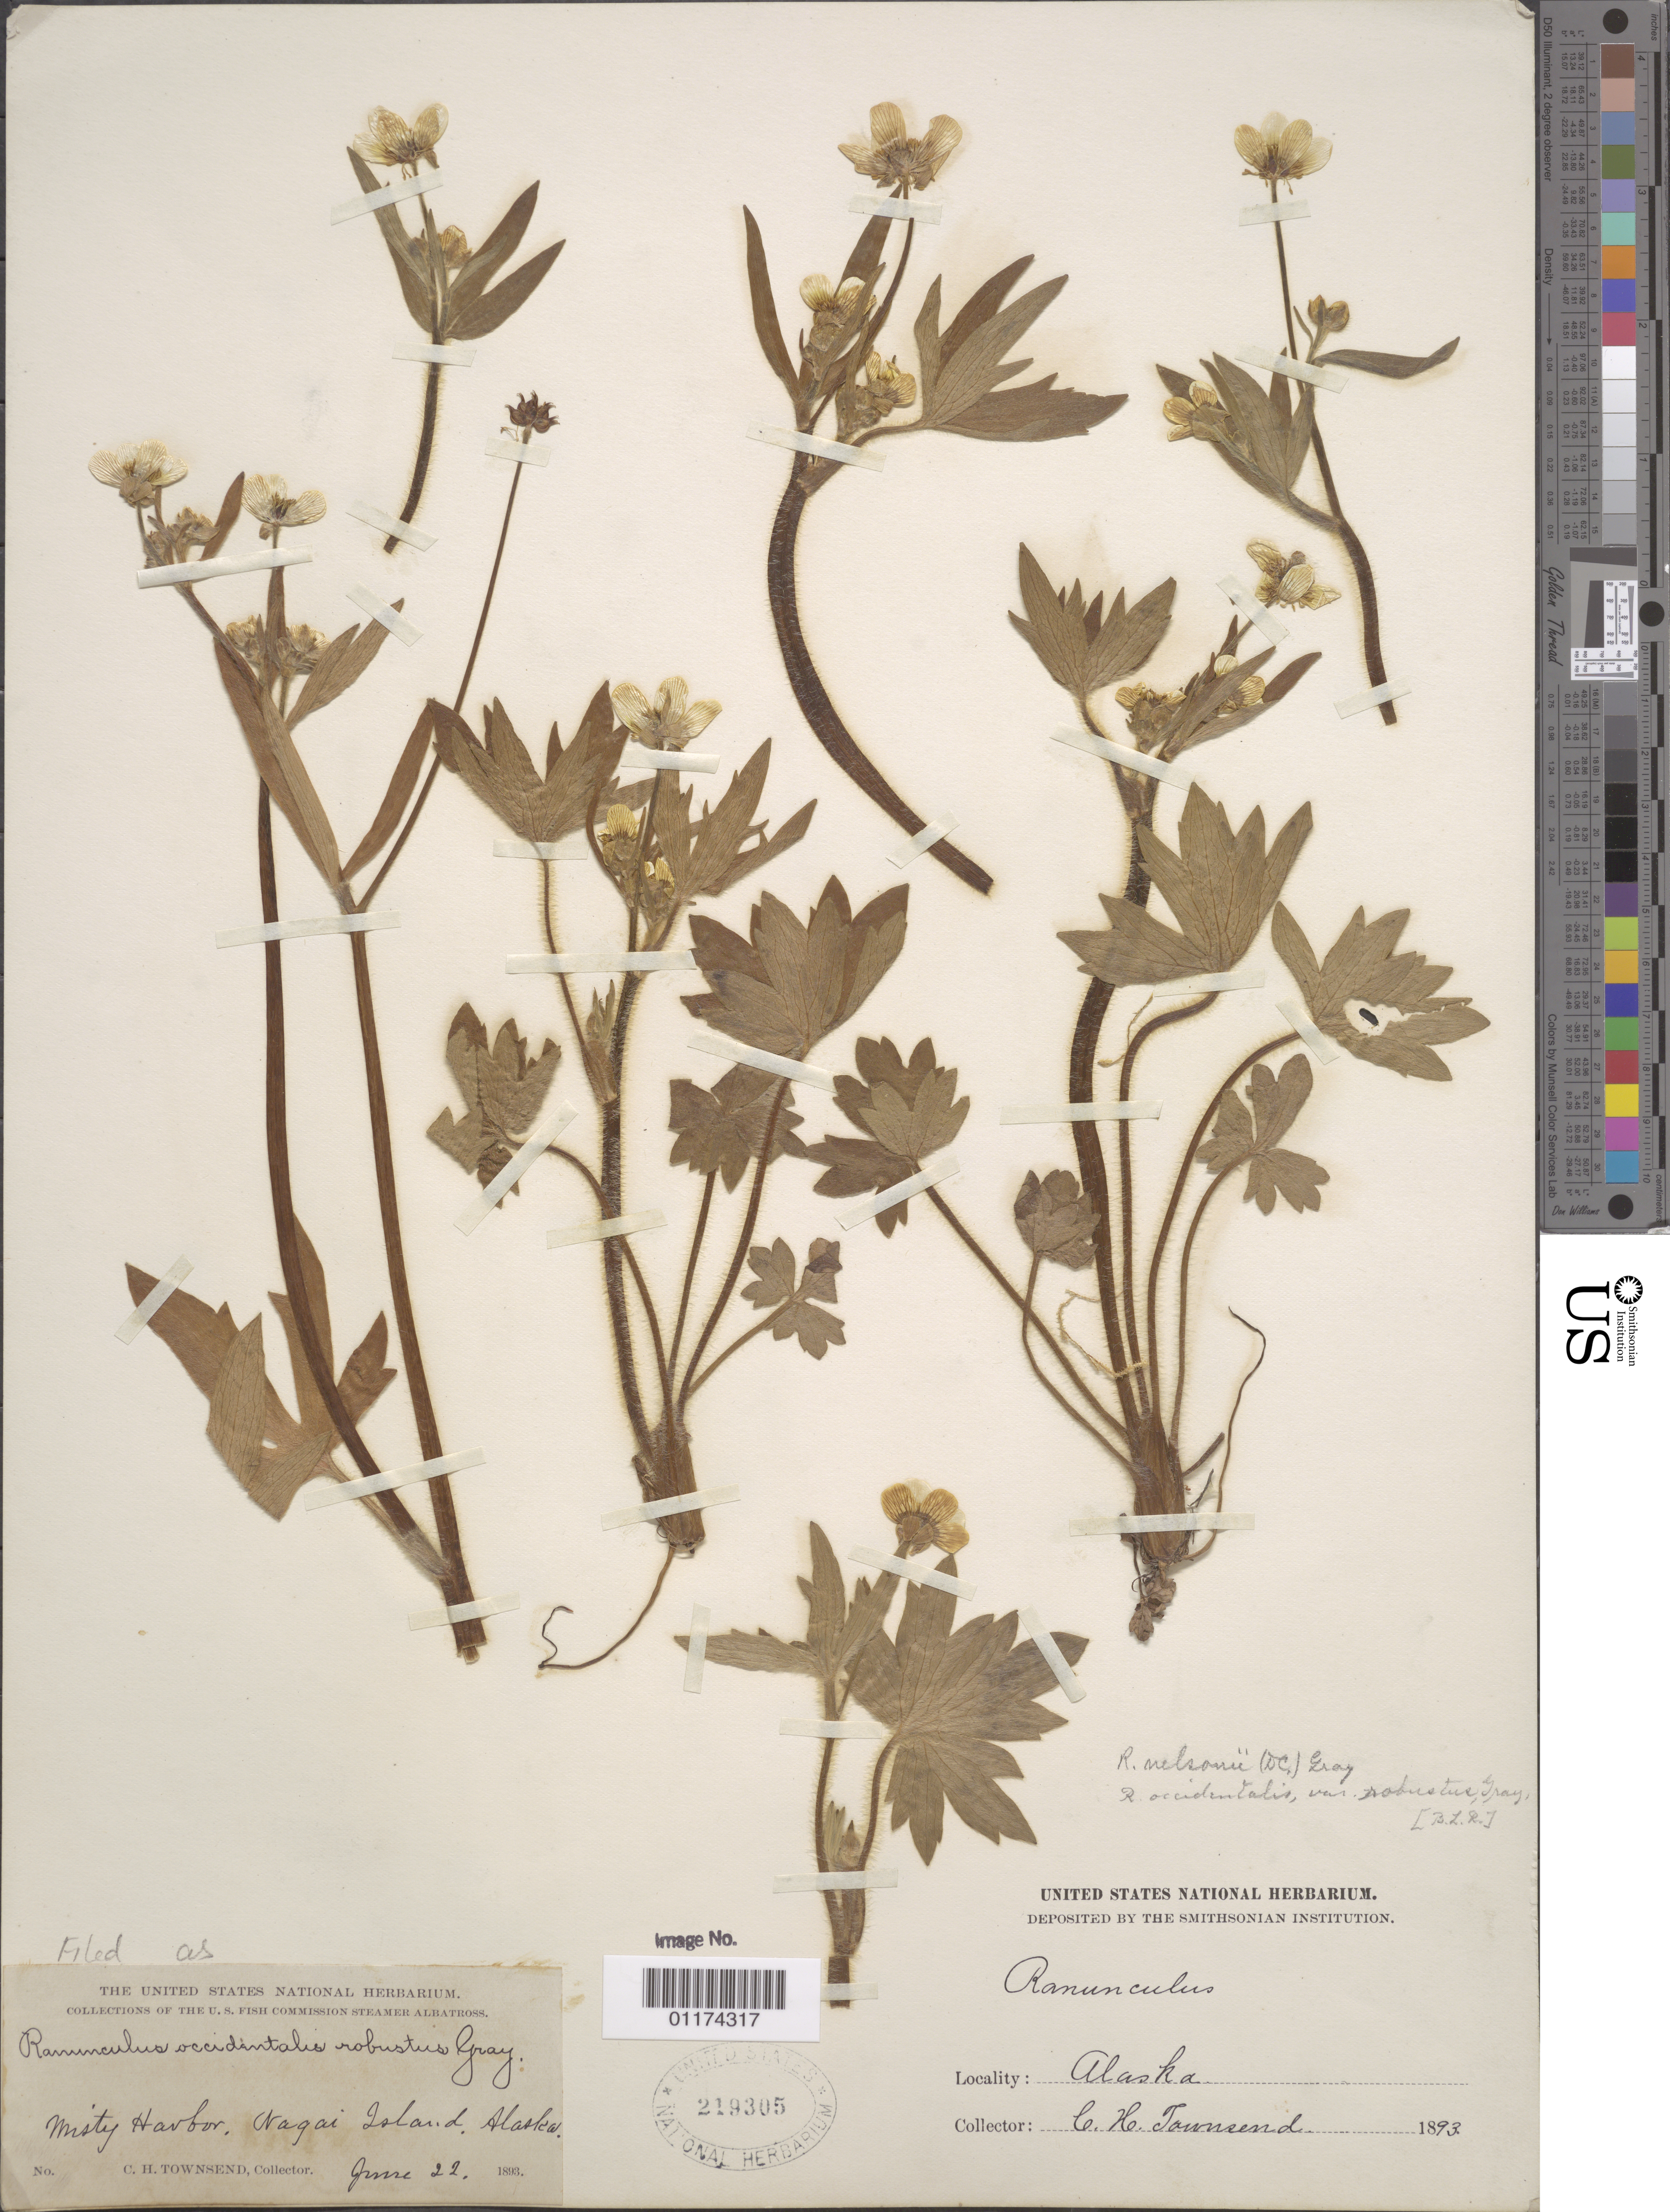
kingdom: Plantae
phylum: Tracheophyta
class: Magnoliopsida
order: Ranunculales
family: Ranunculaceae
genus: Ranunculus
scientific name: Ranunculus occidentalis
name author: Nutt.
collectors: C. H. Townsend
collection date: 1893-06-22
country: United States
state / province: Alaska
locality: Misty Harbor, Nagai Island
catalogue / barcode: US 219305